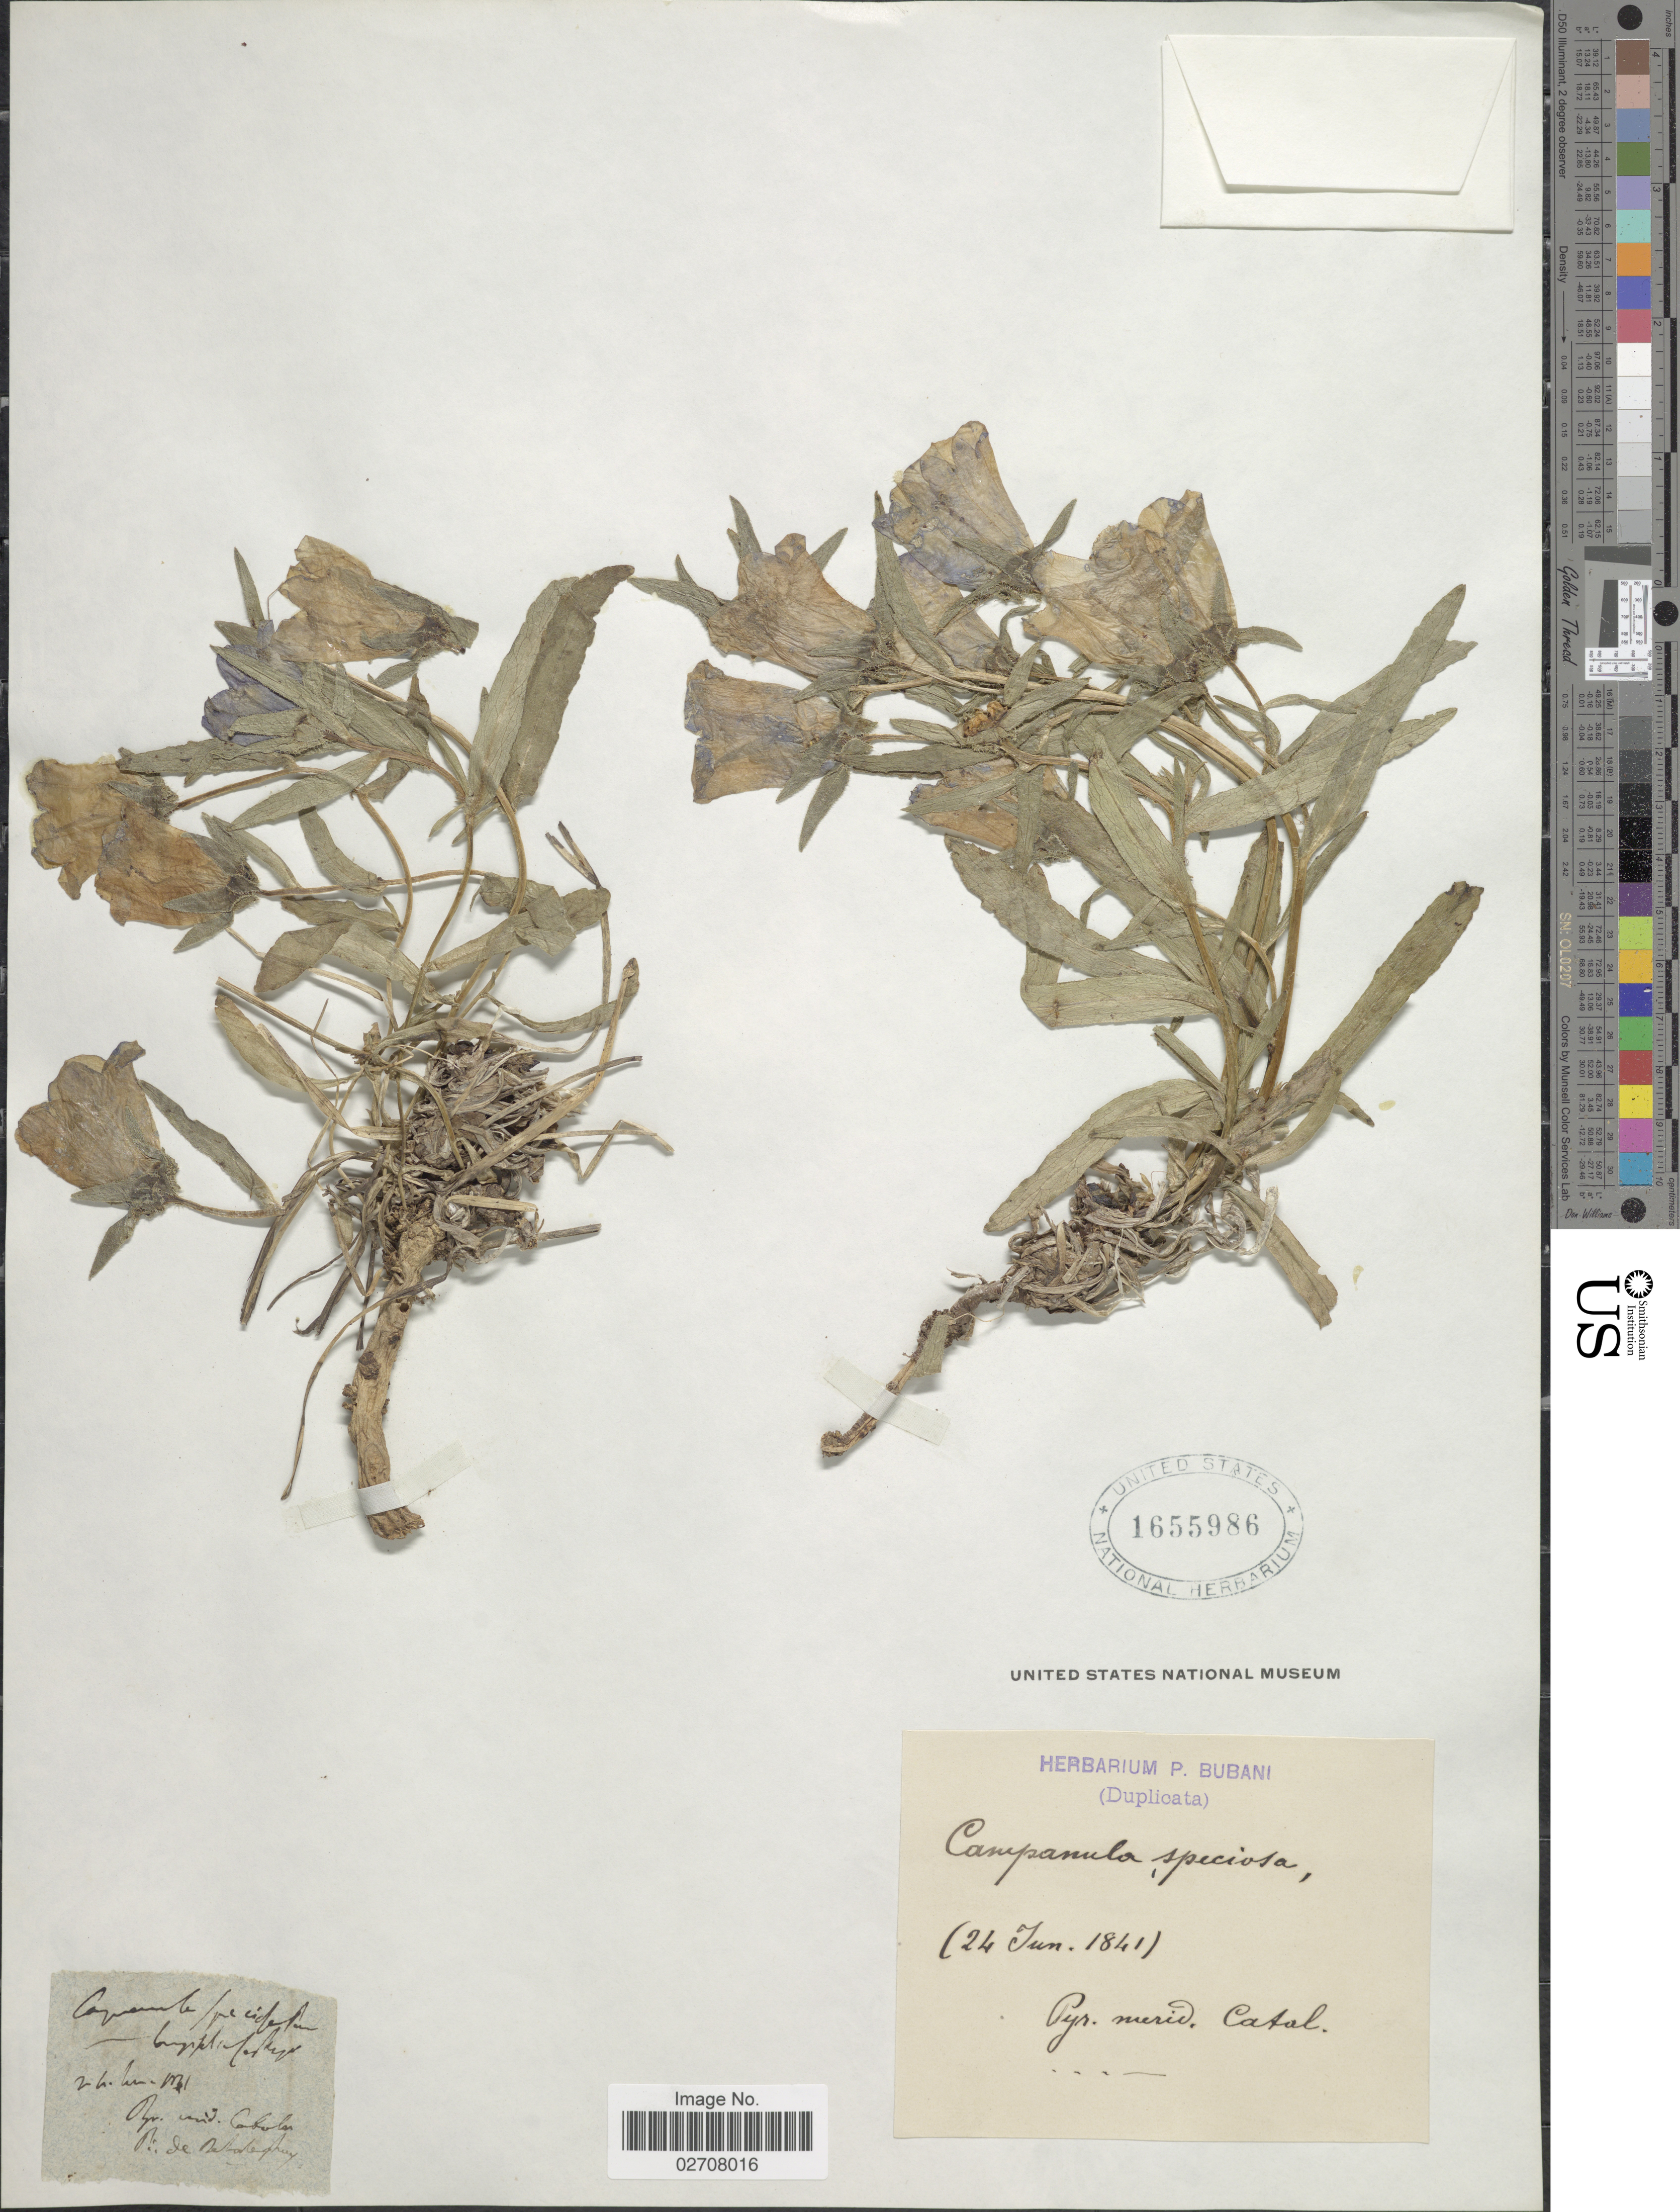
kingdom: Plantae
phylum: Tracheophyta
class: Magnoliopsida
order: Asterales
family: Campanulaceae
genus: Campanula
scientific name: Campanula speciosa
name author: Pourr.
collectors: ex herb. P. Bubani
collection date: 1841-06-24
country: Spain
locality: Pyr. merid. Catal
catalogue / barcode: US 1655986